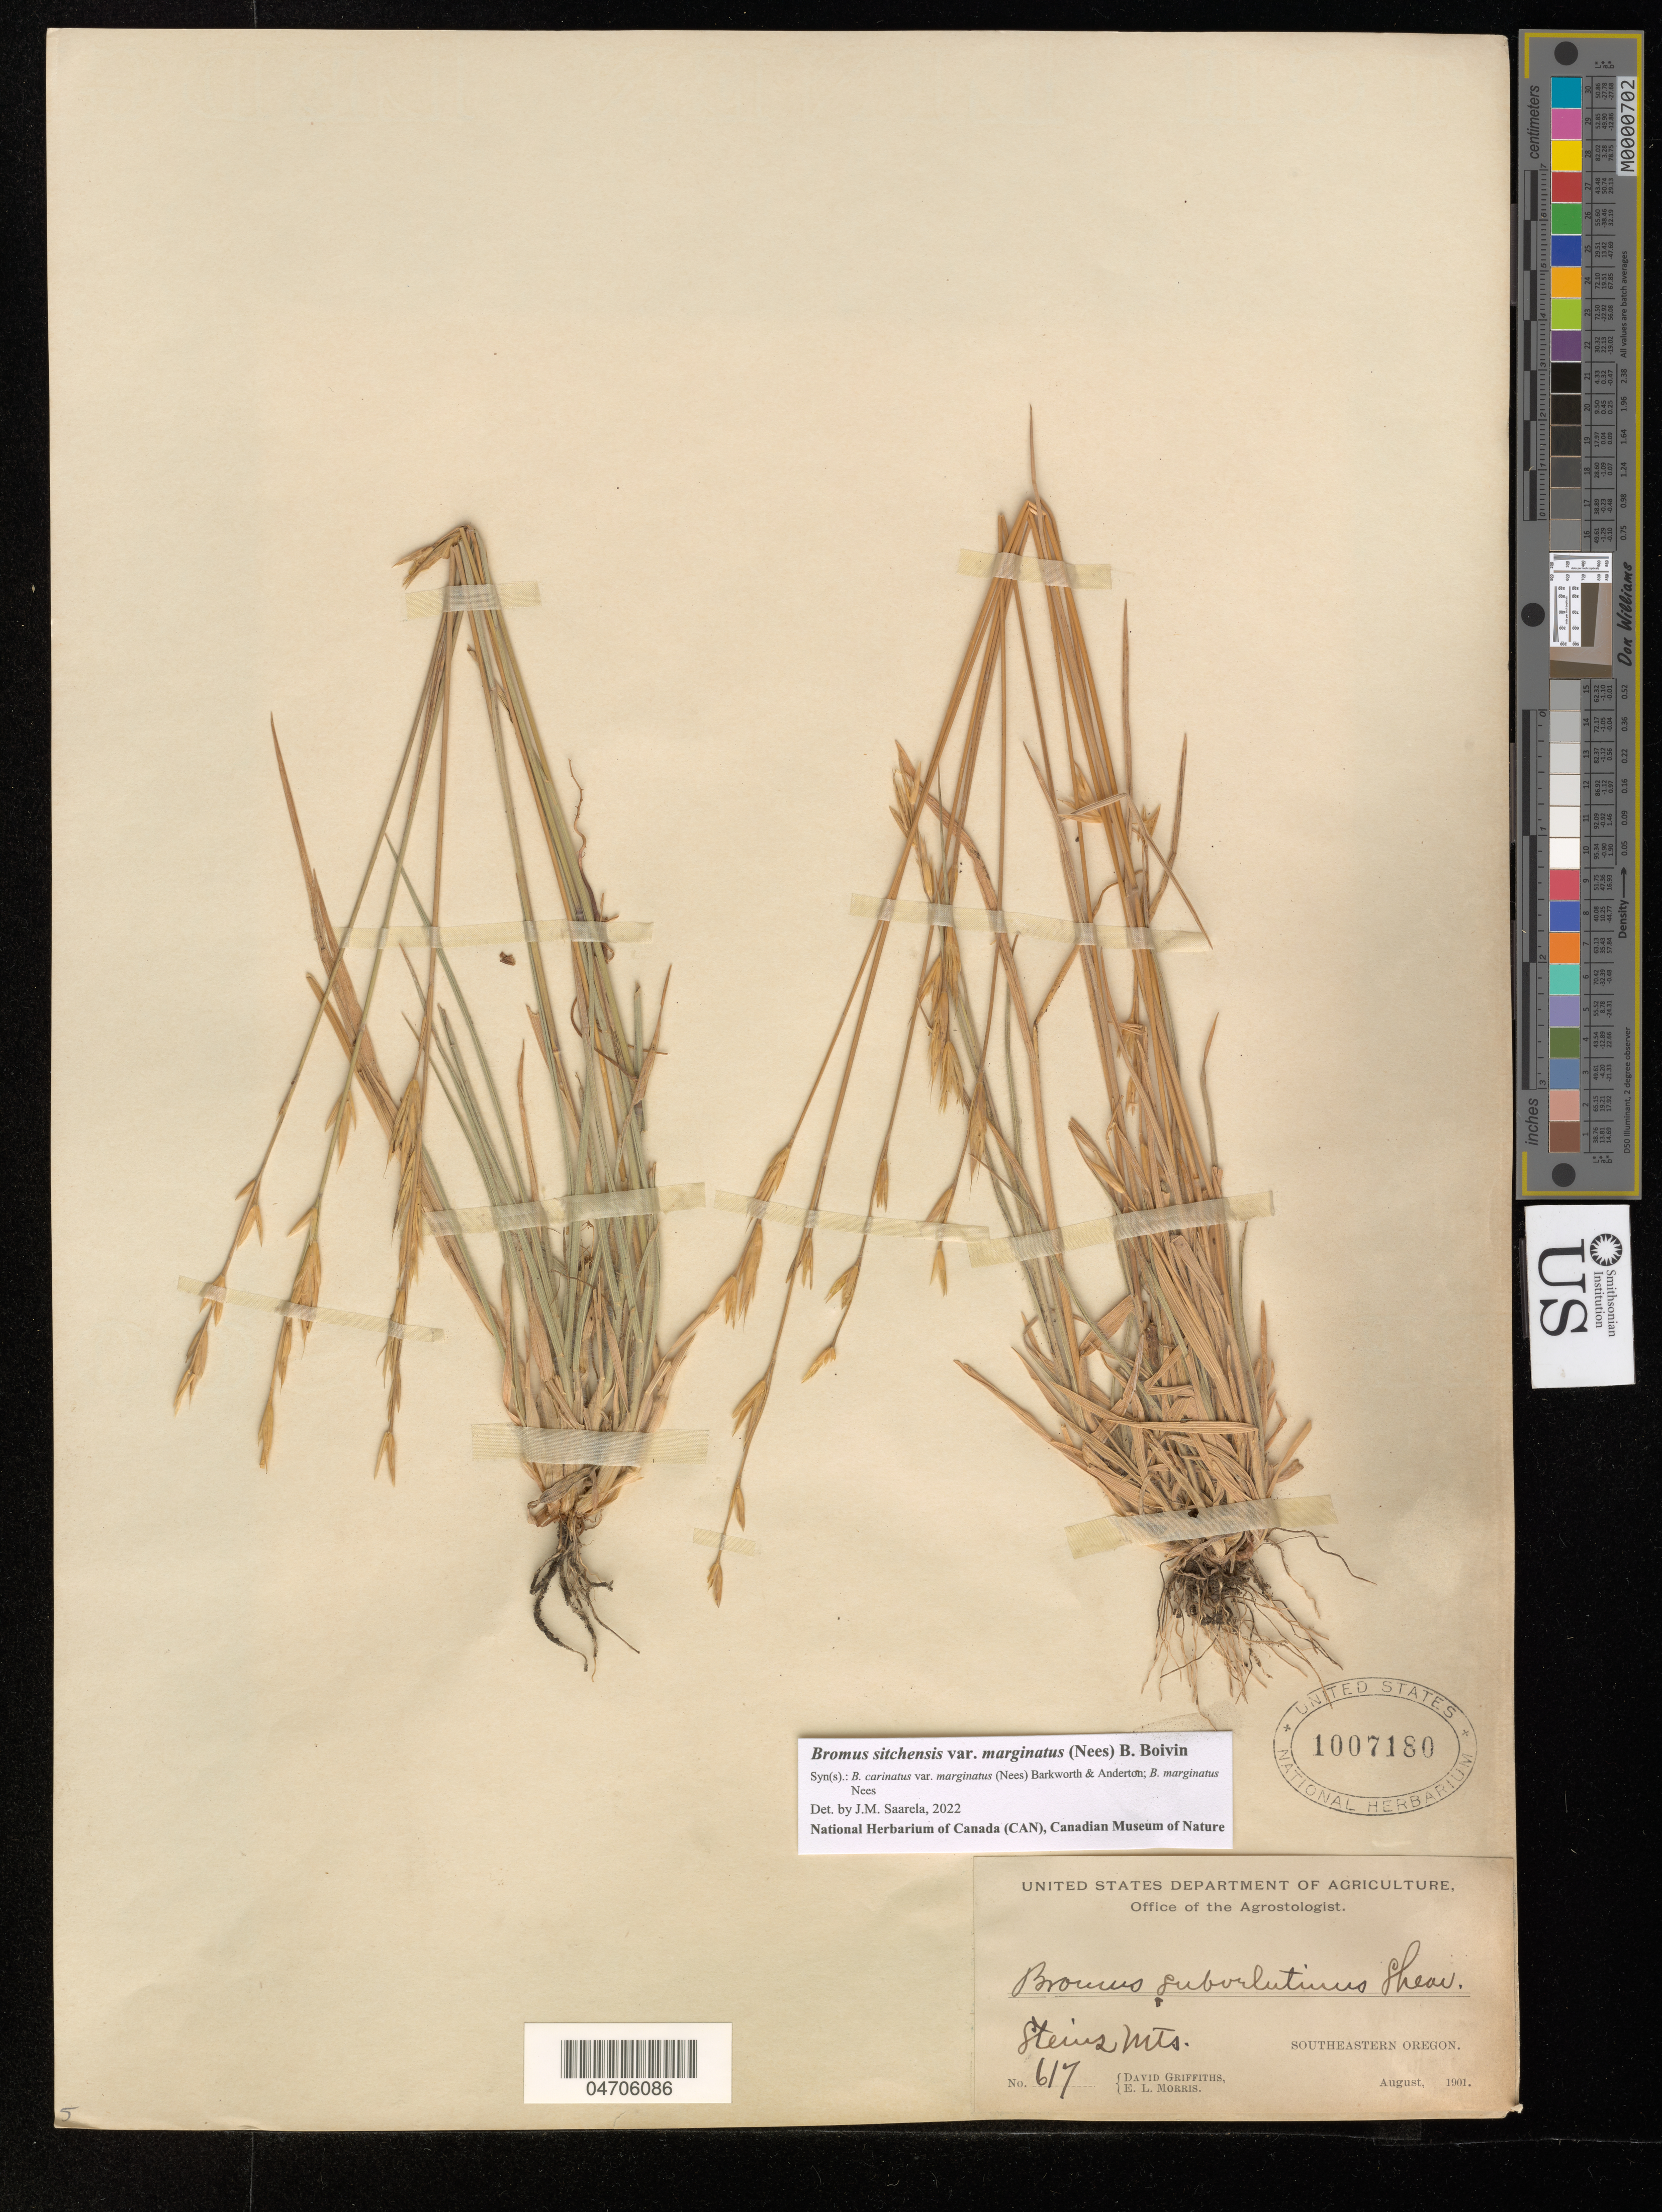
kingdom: Plantae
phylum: Tracheophyta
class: Liliopsida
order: Poales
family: Poaceae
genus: Bromus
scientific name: Bromus sitchensis var. marginatus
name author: (Nees) B. Boivin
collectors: D. Griffiths & E. Morris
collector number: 617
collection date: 1901-08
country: United States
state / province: Oregon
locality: Steinz Mts. Southeastern Oregon.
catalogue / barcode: US 1007180